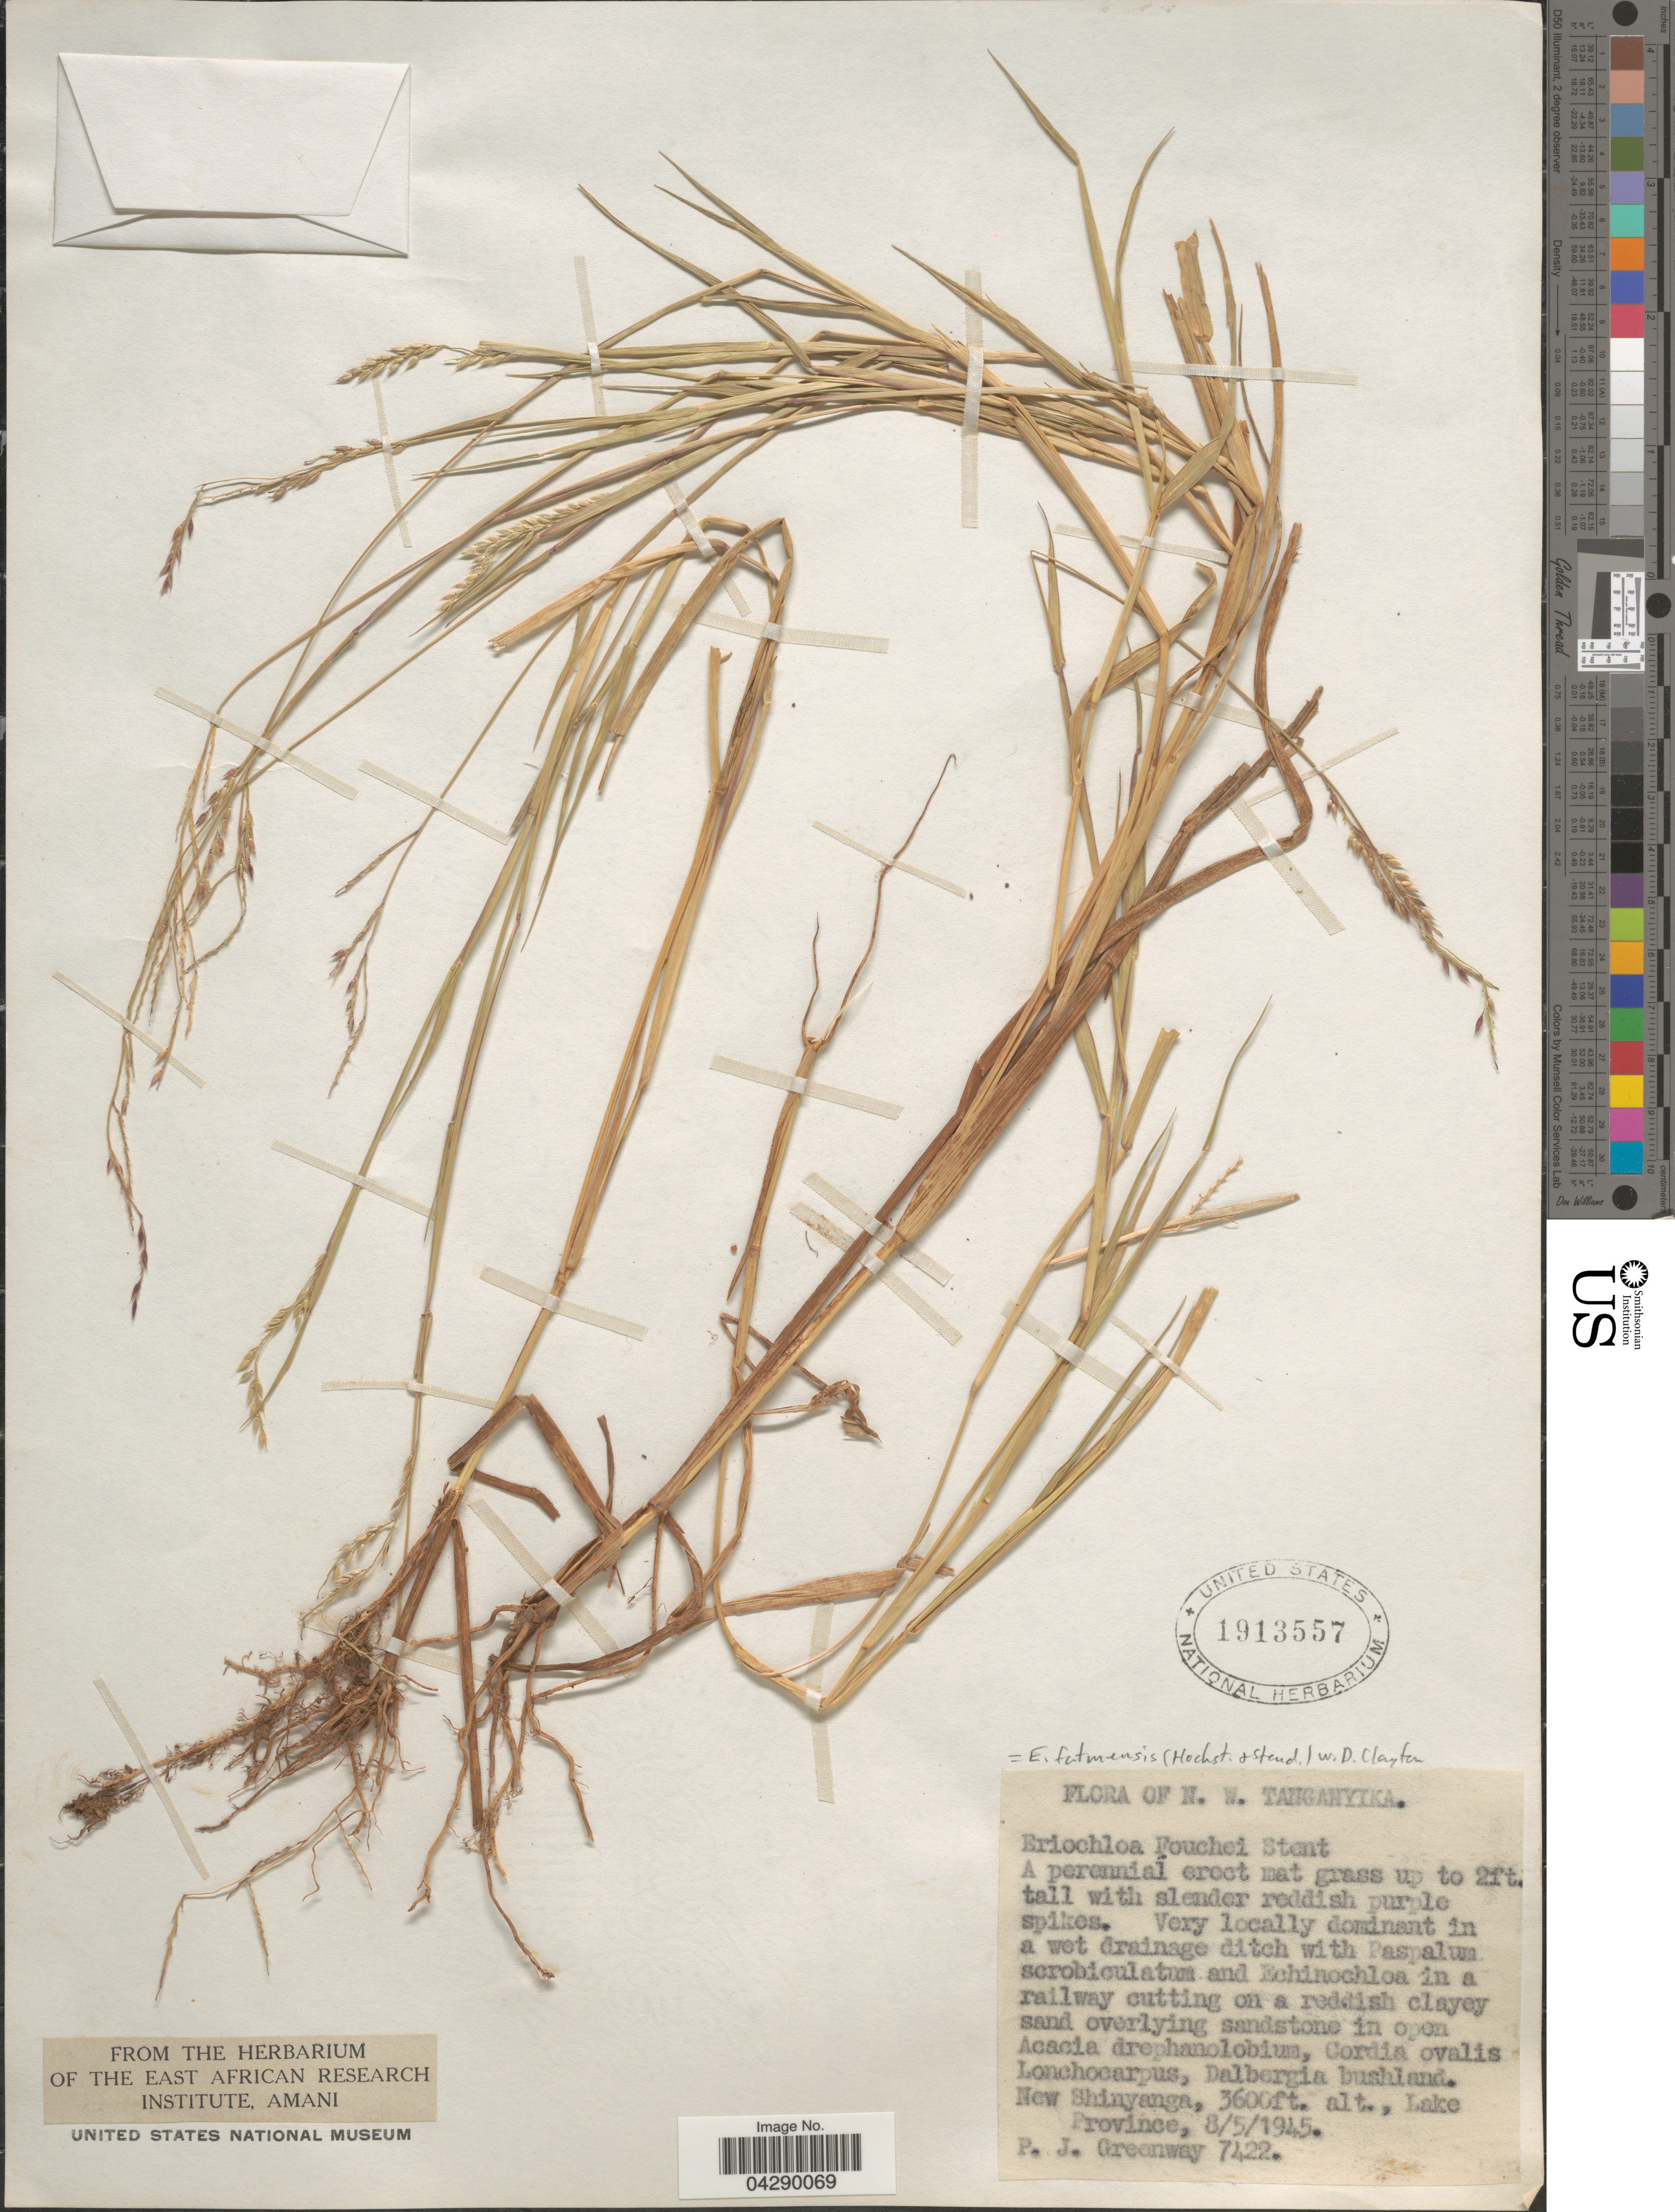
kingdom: Plantae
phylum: Tracheophyta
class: Liliopsida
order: Poales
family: Poaceae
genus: Eriochloa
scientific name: Eriochloa fatmensis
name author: (Hochst. & Steud.) Clayton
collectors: P. J. Greenway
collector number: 7422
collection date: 1945-05-08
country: Tanzania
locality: N. W. Tanganyika. New Shinyanga, Lake Province.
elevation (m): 1097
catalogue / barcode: US 1913557